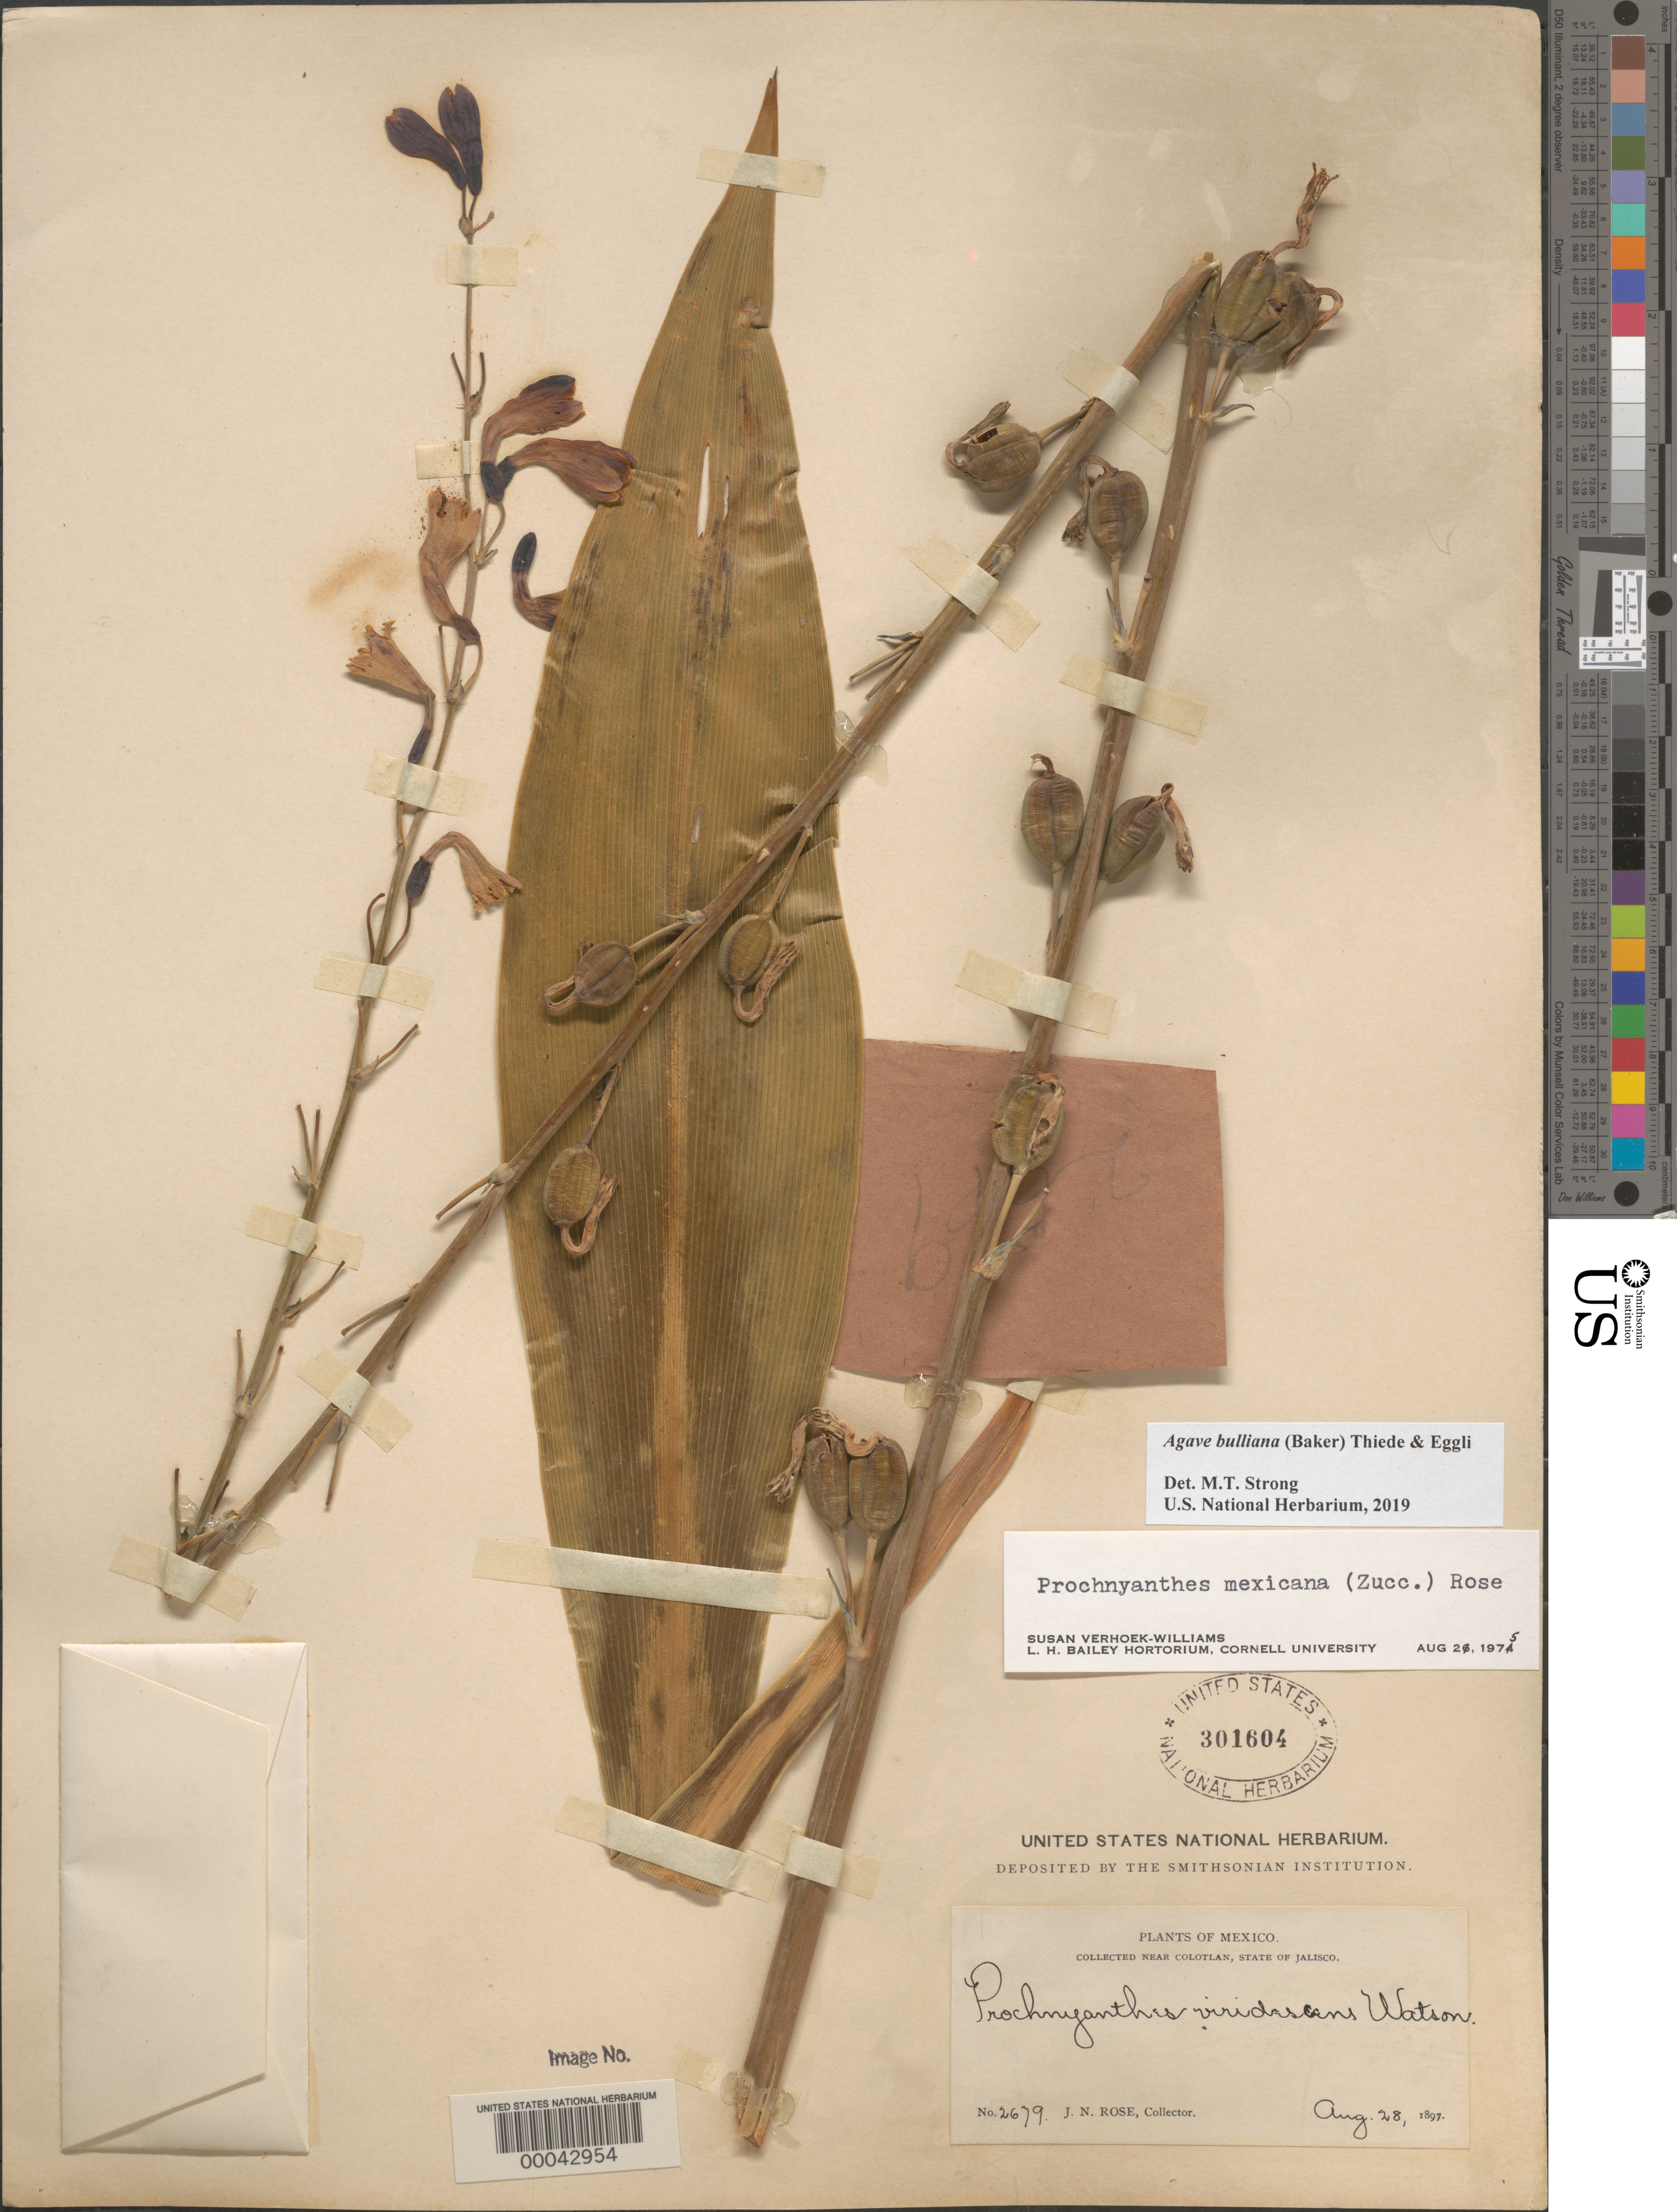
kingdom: Plantae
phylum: Tracheophyta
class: Liliopsida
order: Asparagales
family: Asparagaceae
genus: Agave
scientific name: Agave bulliana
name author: (Baker) Thiede & Eggli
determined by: Strong, Mark T., (BOT), Smithsonian Institution - National Museum of Natural History (UNITED STATES)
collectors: J. N. Rose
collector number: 2679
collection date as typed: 28 Aug 1897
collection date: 1897-08-28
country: Mexico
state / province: Jalisco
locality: Near Colotlan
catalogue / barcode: US 301604